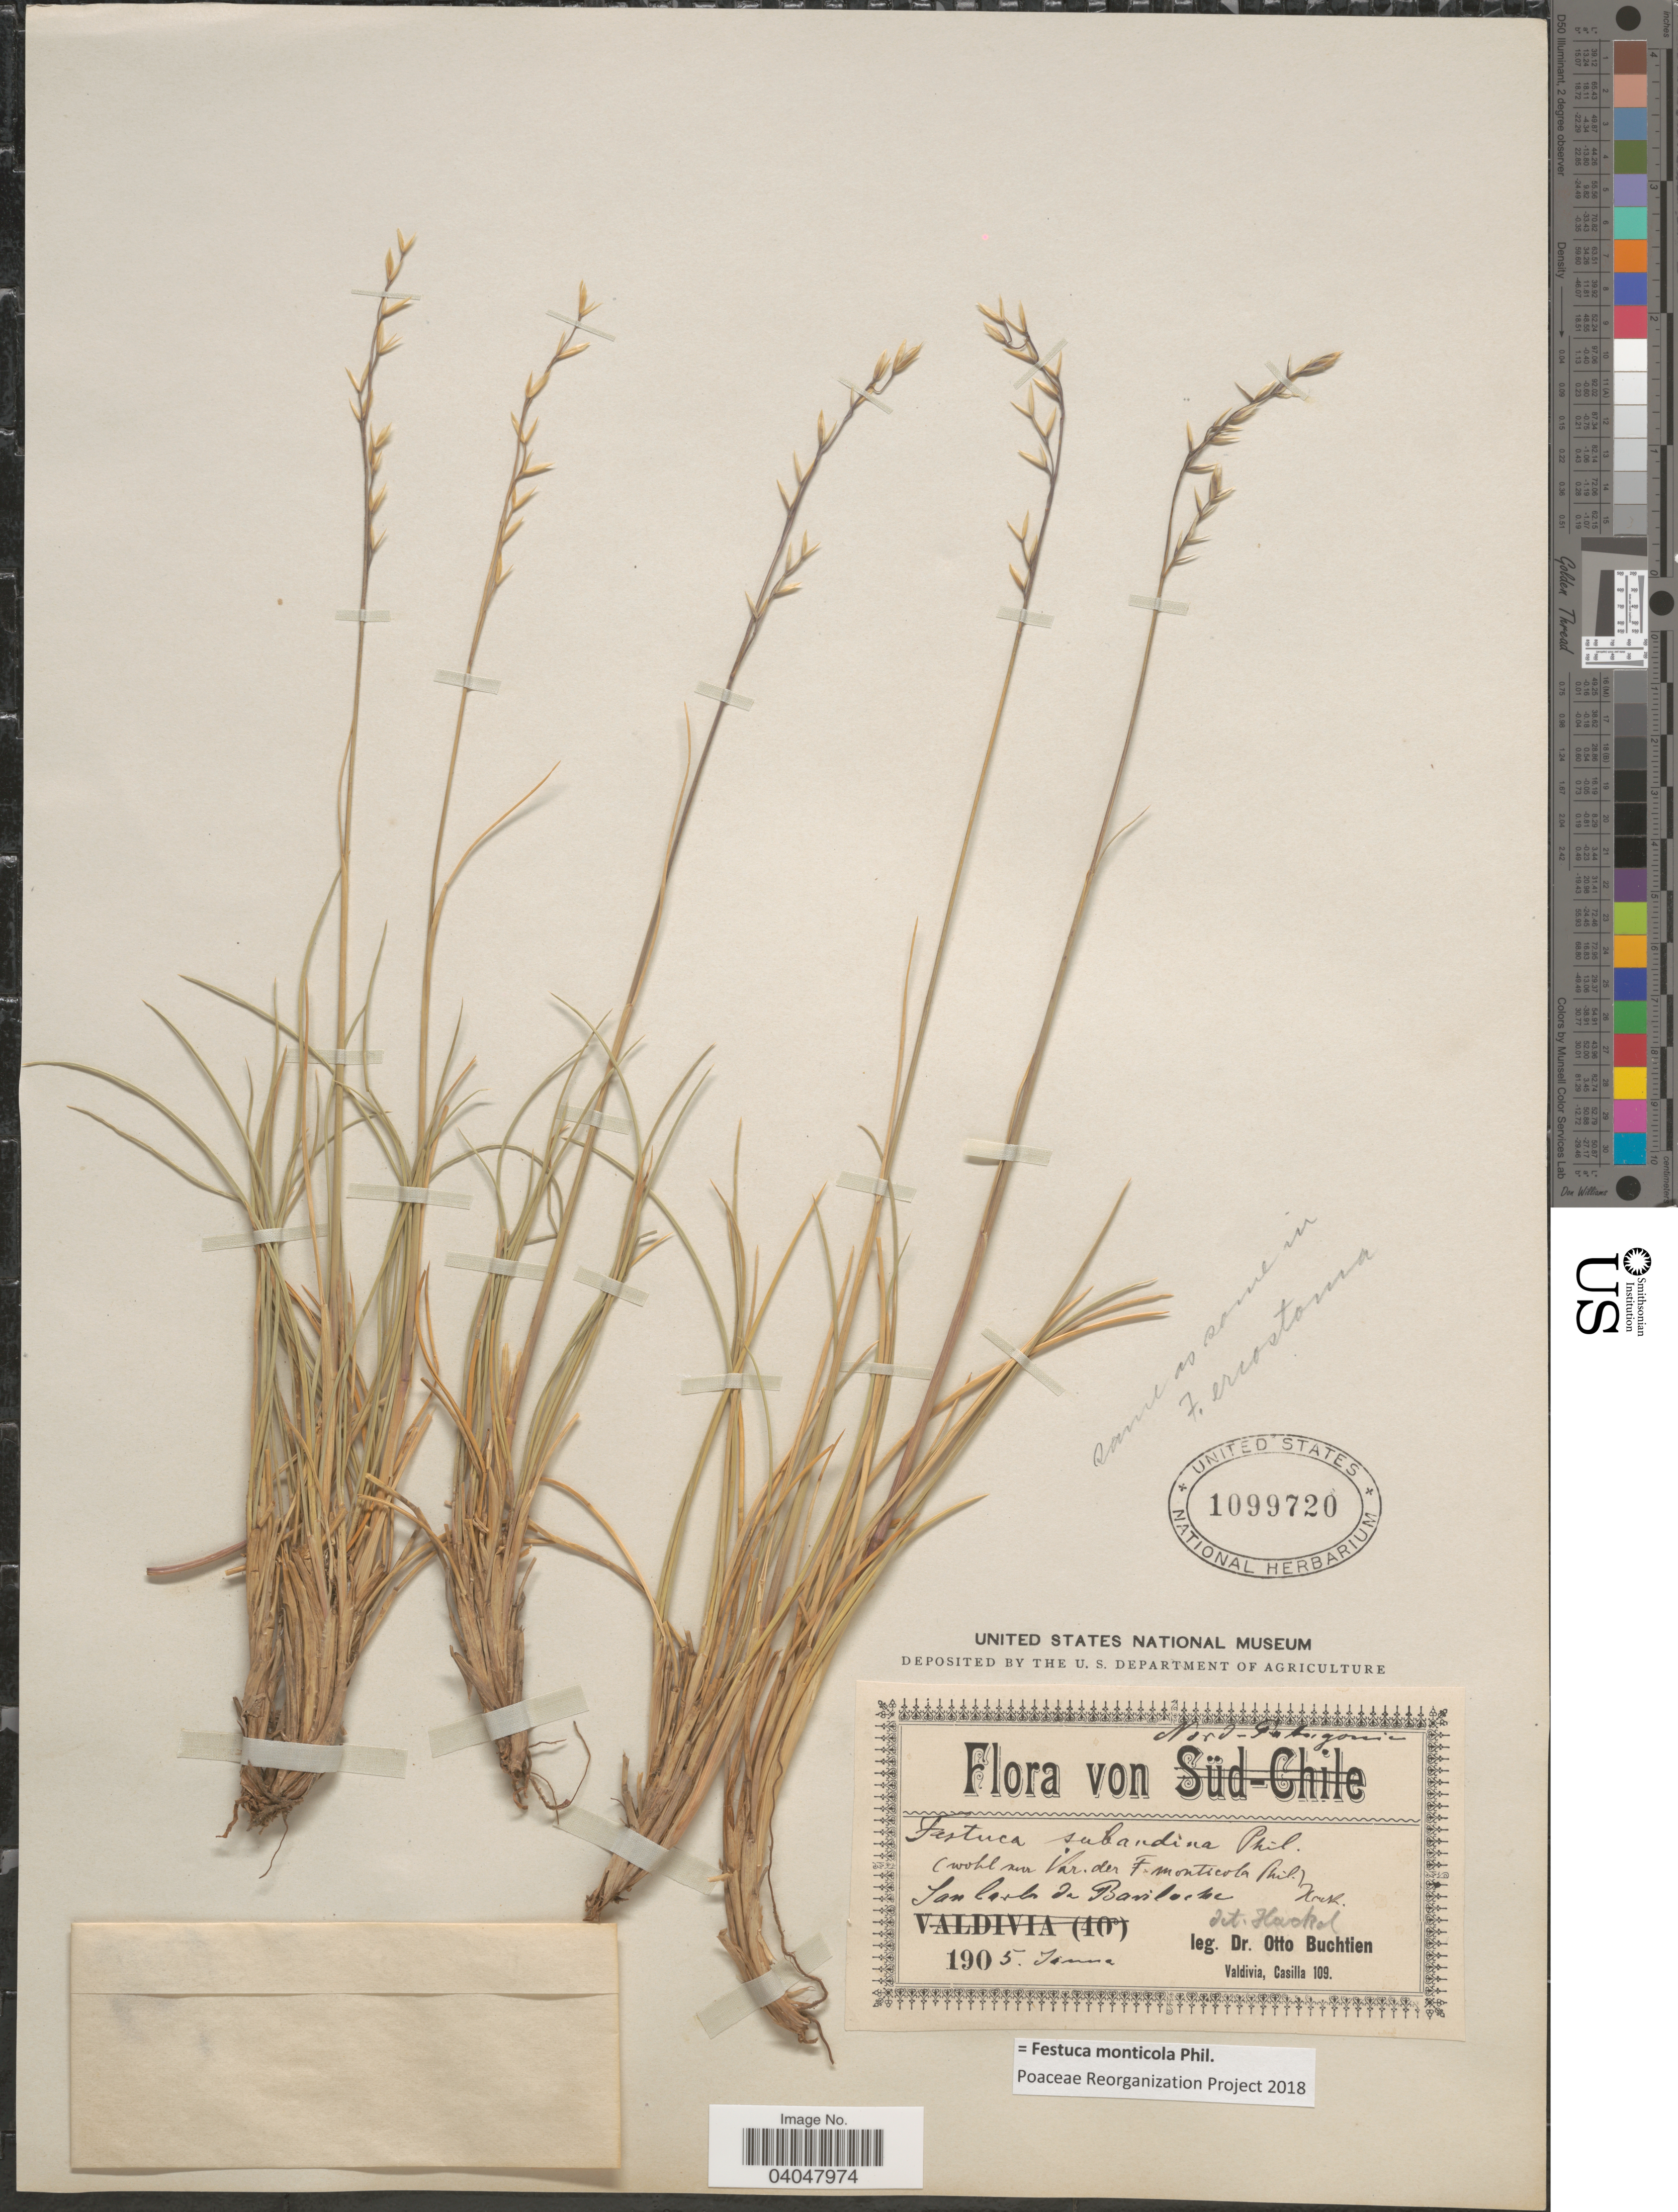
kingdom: Plantae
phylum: Tracheophyta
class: Liliopsida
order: Poales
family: Poaceae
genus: Festuca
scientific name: Festuca monticola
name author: Phil.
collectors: O. Buchtien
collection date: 1905-06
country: Argentina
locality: Nord-Patagonia. San Carlos da Bariloche.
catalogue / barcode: US 1099720